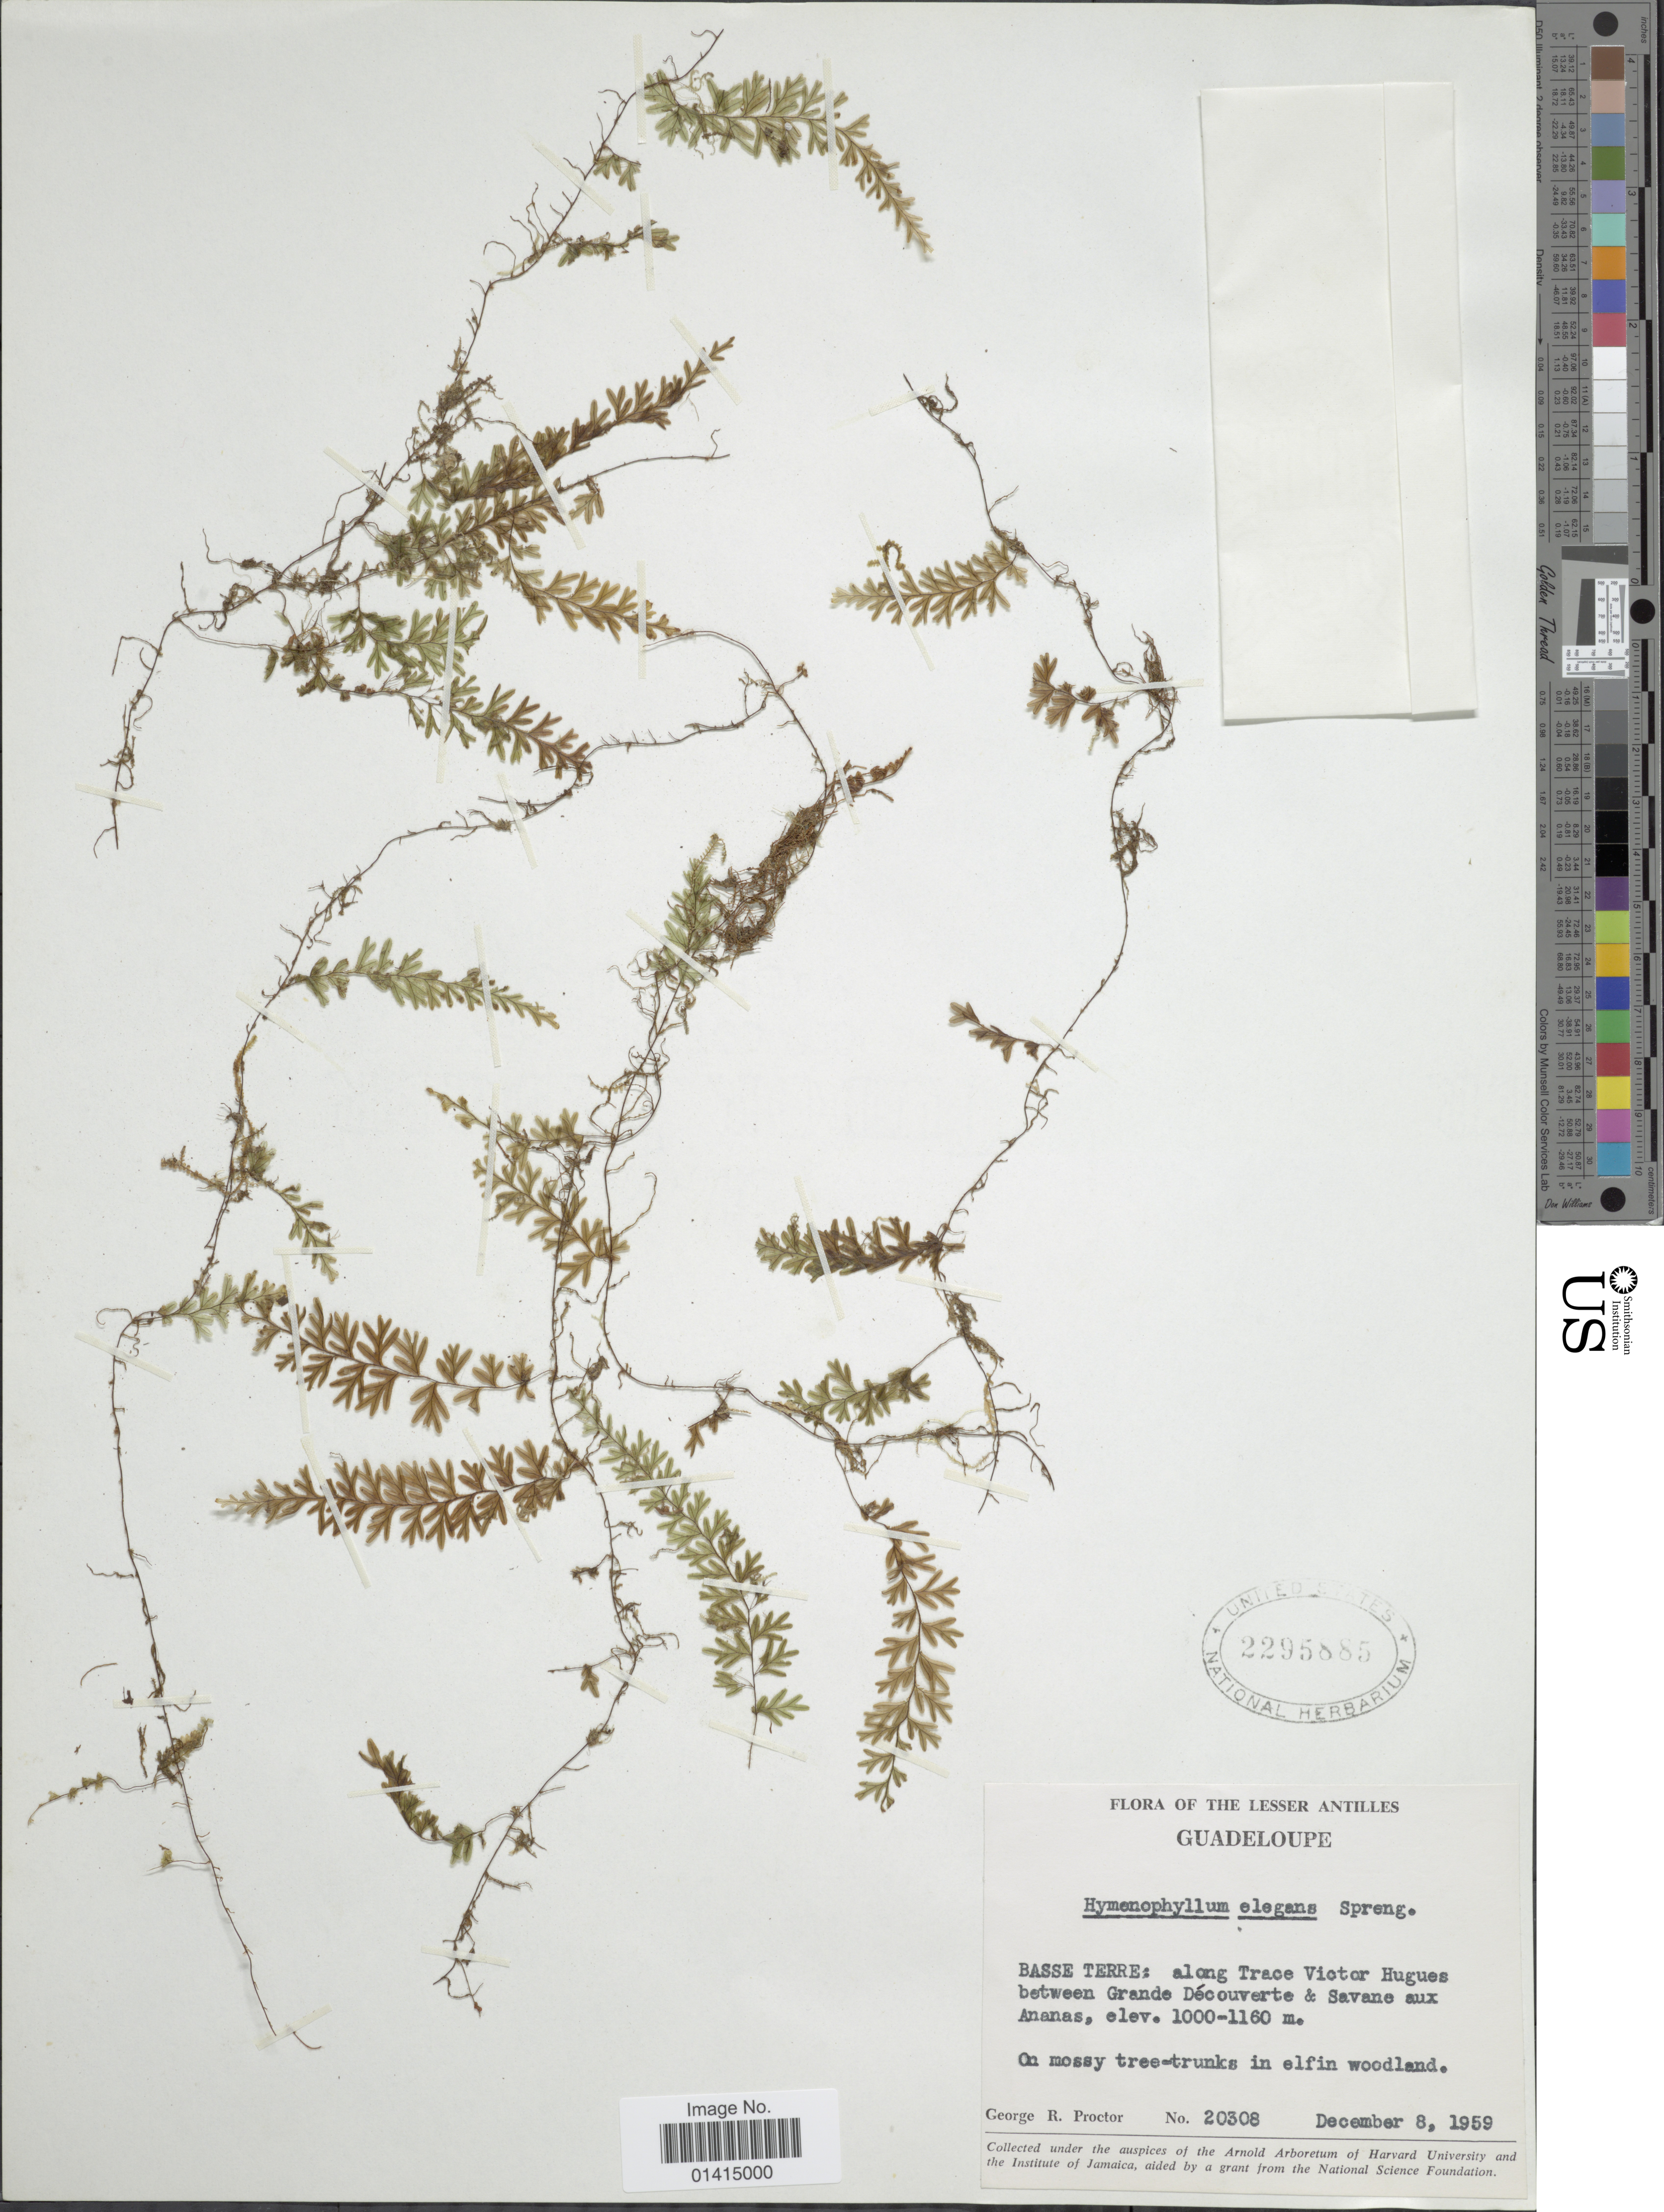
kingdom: Plantae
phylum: Tracheophyta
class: Polypodiopsida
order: Hymenophyllales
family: Hymenophyllaceae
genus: Hymenophyllum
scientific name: Hymenophyllum elegans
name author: Spreng.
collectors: G. R. Proctor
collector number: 20308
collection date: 1959-12-08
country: Guadeloupe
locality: Lesser Antilles, Guadeloupe, Basse Terre: along Trace Victor Hugues between Grande Découverte & Savane auc Ananas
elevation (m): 1000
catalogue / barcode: US 2295885